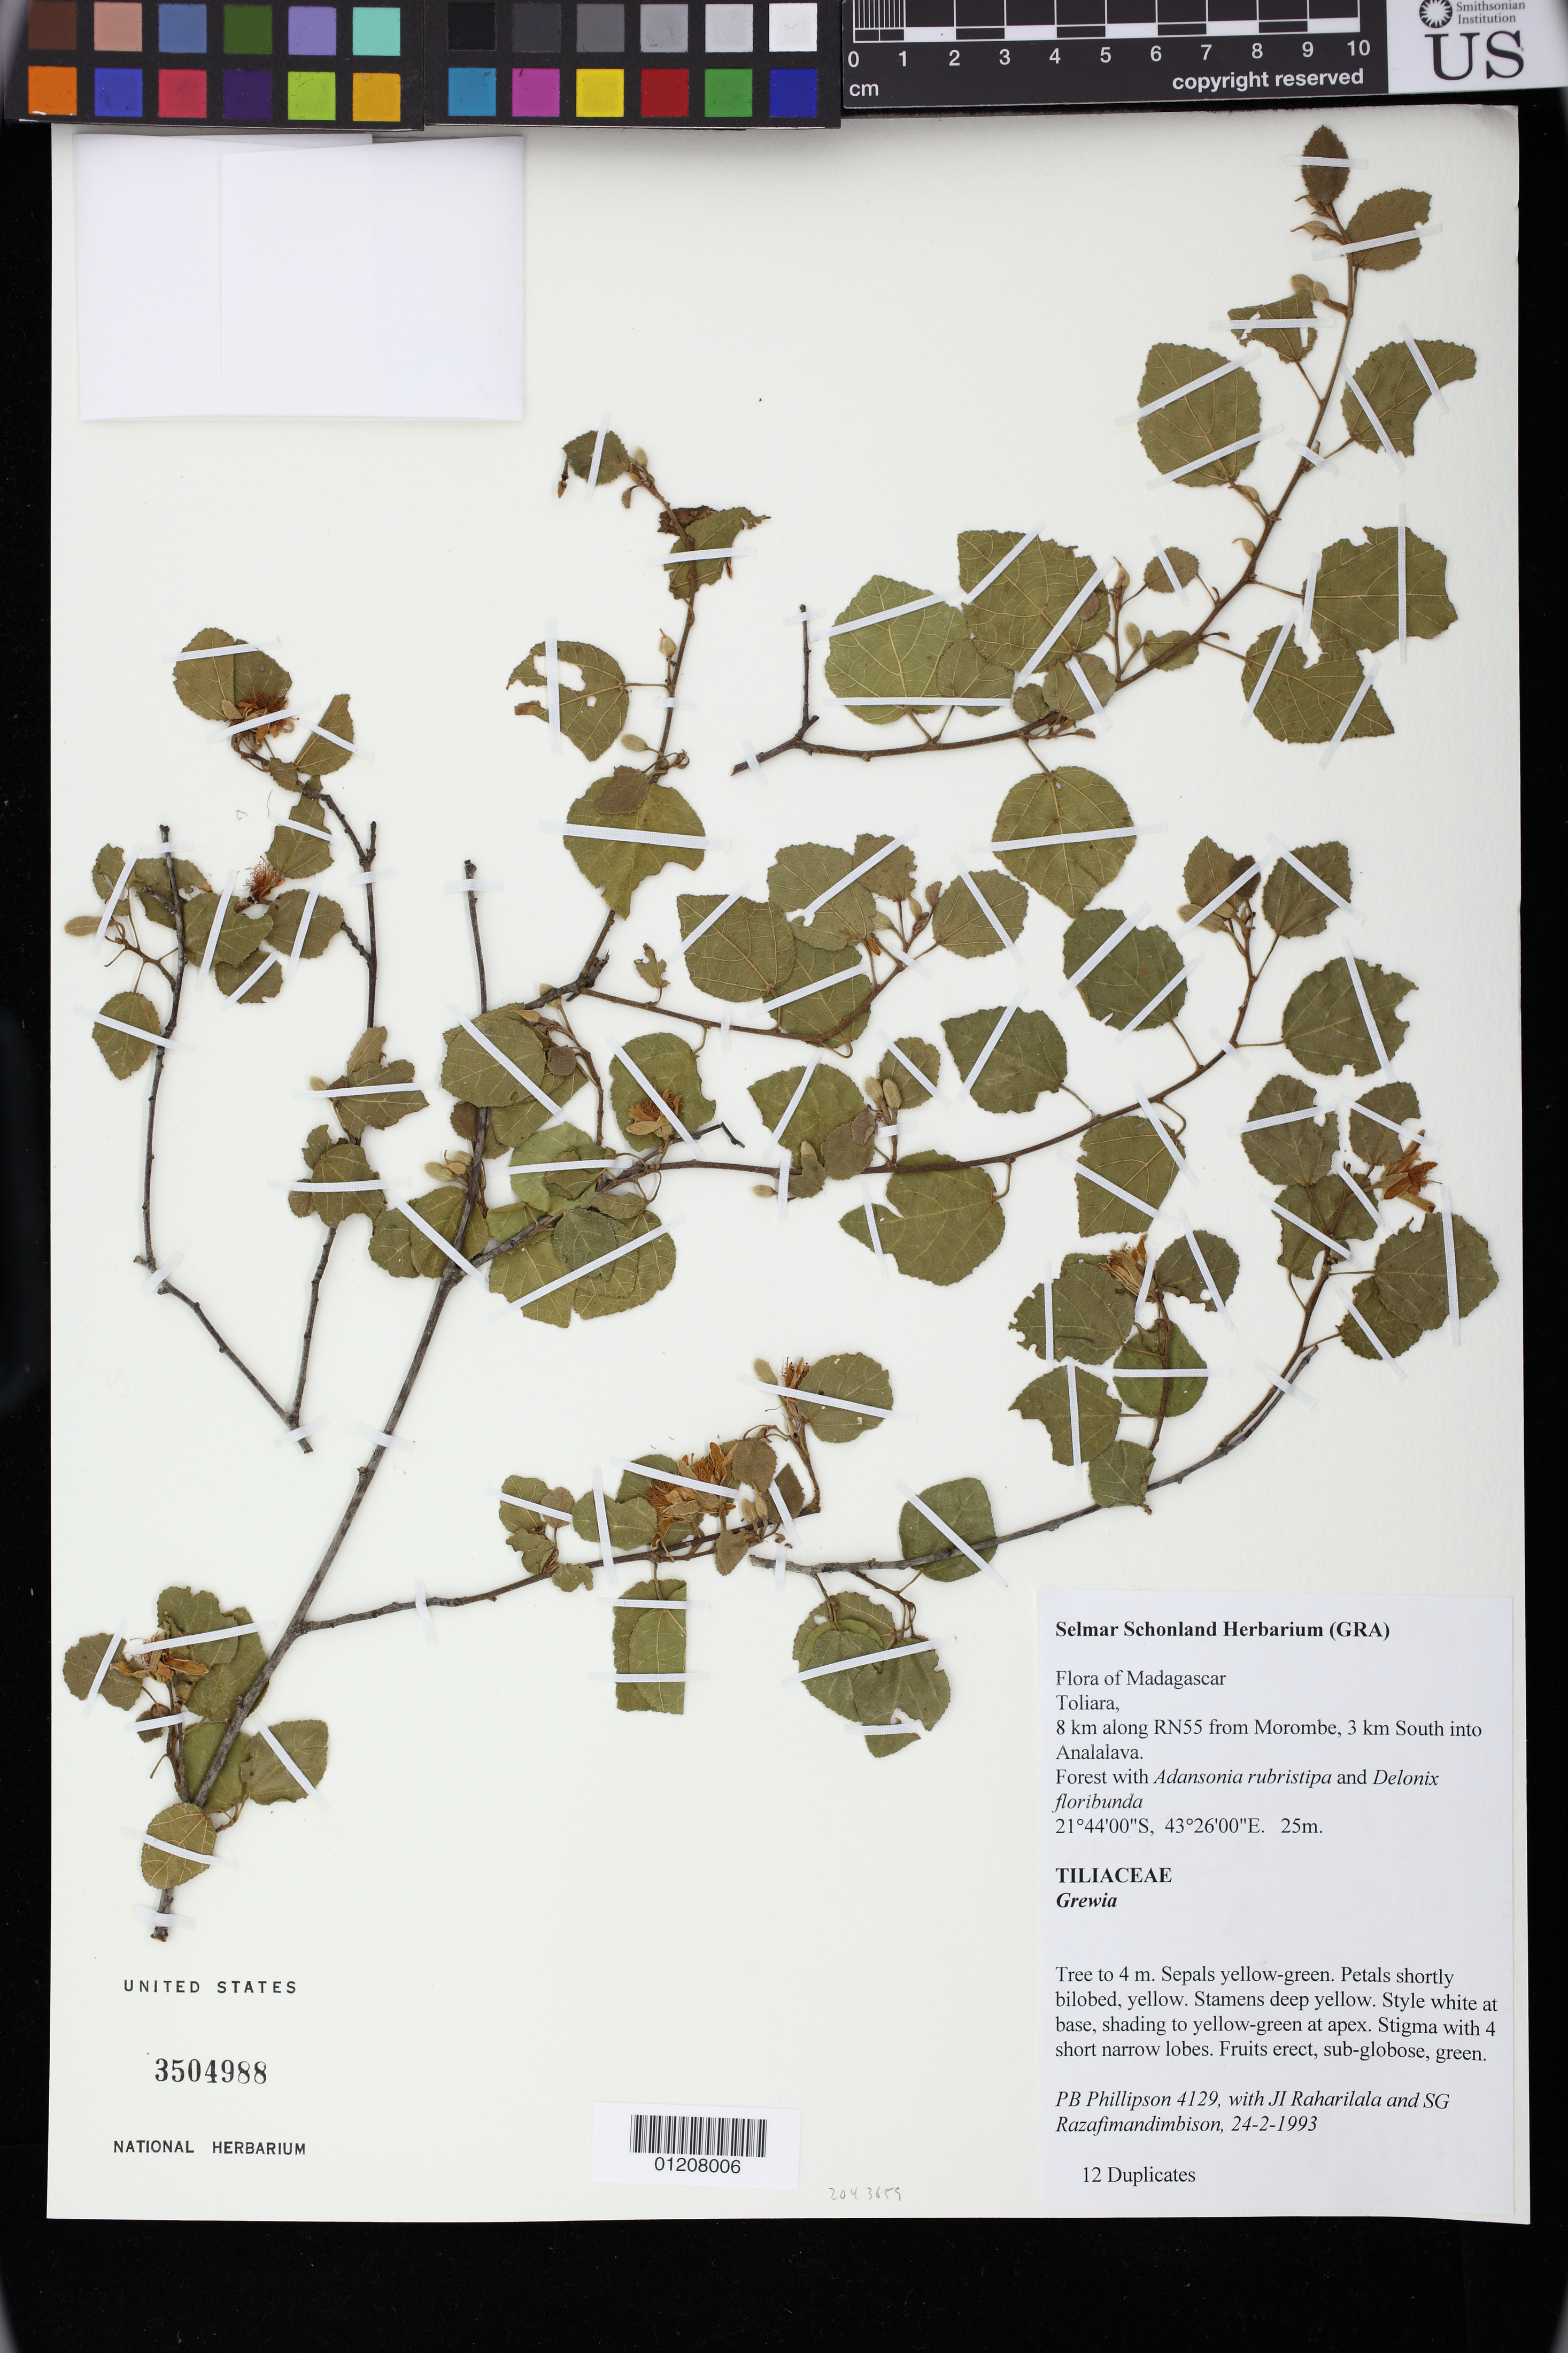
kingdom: Plantae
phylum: Tracheophyta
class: Magnoliopsida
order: Malvales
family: Malvaceae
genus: Grewia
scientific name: Grewia meridionalis var. meridionalis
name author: Capuron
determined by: Dorr, L. J., (BOT), Smithsonian Institution - National Museum of Natural History (UNITED STATES)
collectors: P. B. Phillipson, J. Raharilala & S. Razafimzandimbison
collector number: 4129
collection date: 1993-02-24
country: Madagascar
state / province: Atsimo-Andrefana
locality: Toliara: 8 km along RN55 from Morombe, 3 km South into Analalava.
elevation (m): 8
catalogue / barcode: US 3504988